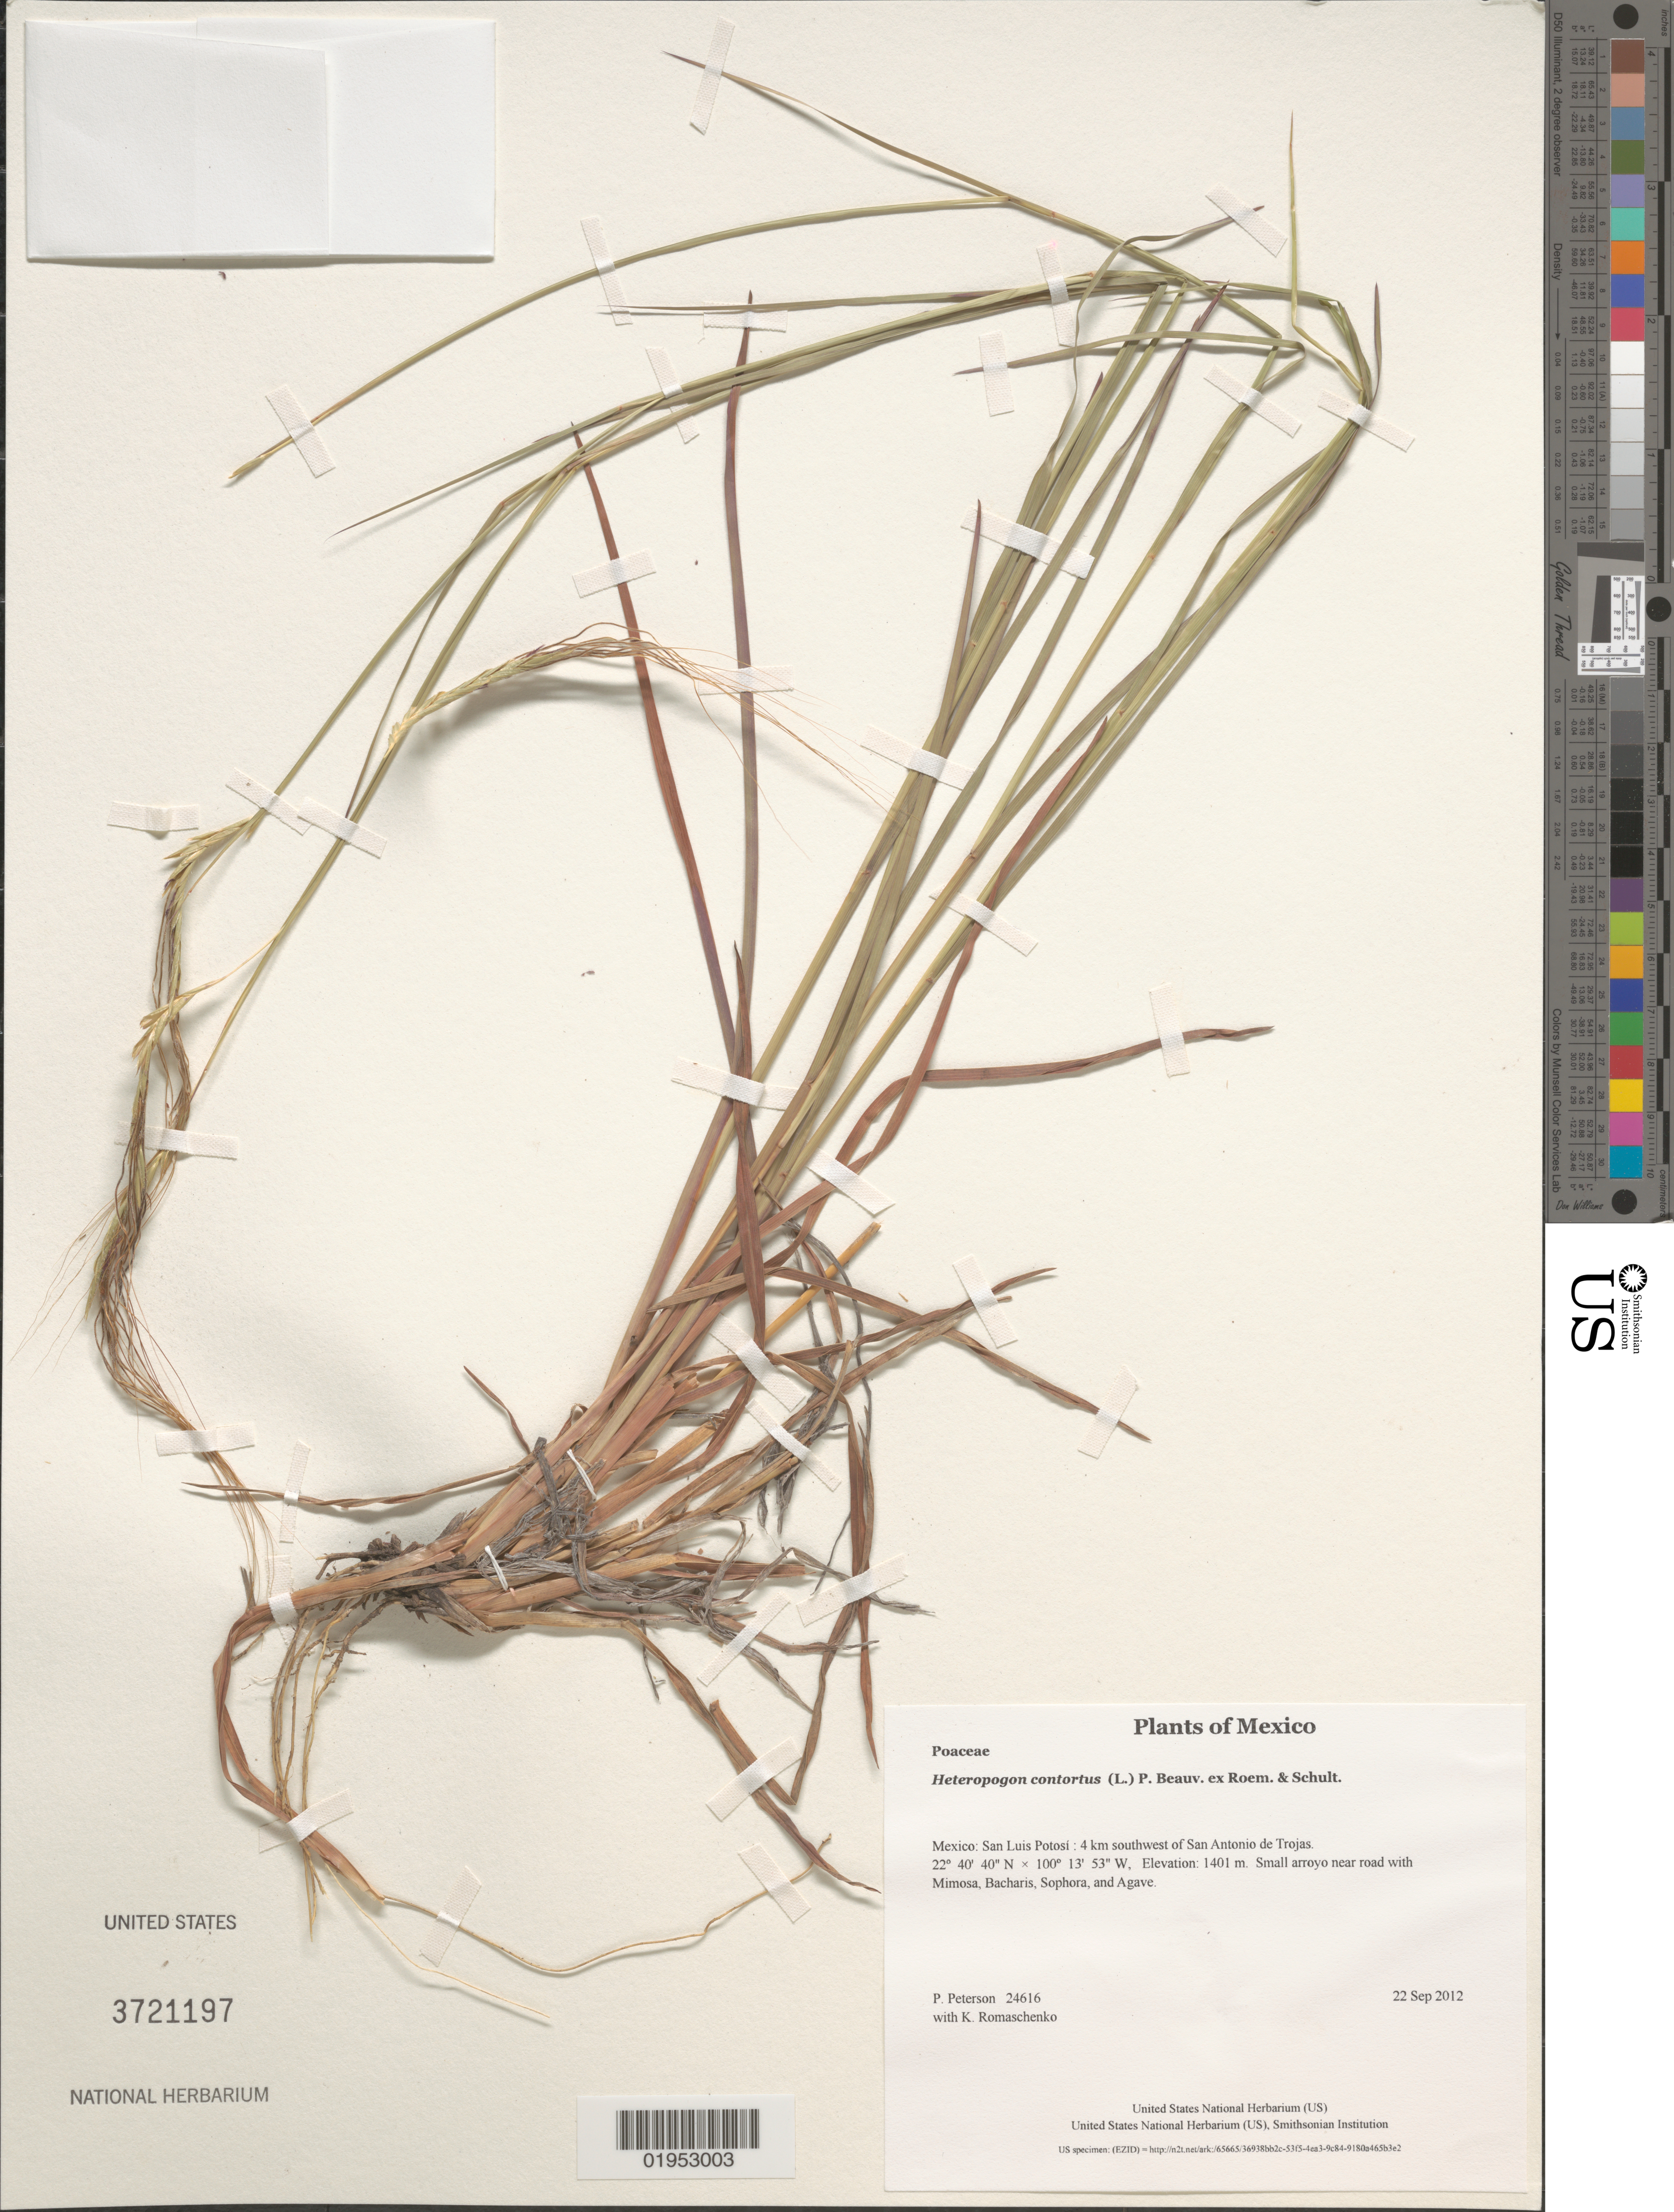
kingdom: Plantae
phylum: Tracheophyta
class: Liliopsida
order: Poales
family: Poaceae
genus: Heteropogon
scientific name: Heteropogon contortus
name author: (L.) P. Beauv. ex Roem. & Schult.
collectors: P. M. Peterson & K. Romaschenko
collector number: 24616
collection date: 2012-09-22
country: Mexico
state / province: San Luis Potosí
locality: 4 km southwest of San Antonio de Trojas.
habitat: Small arroyo near road with Mimosa, Bacharis, Sophora, and Agave.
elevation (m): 1401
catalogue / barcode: US 3721197